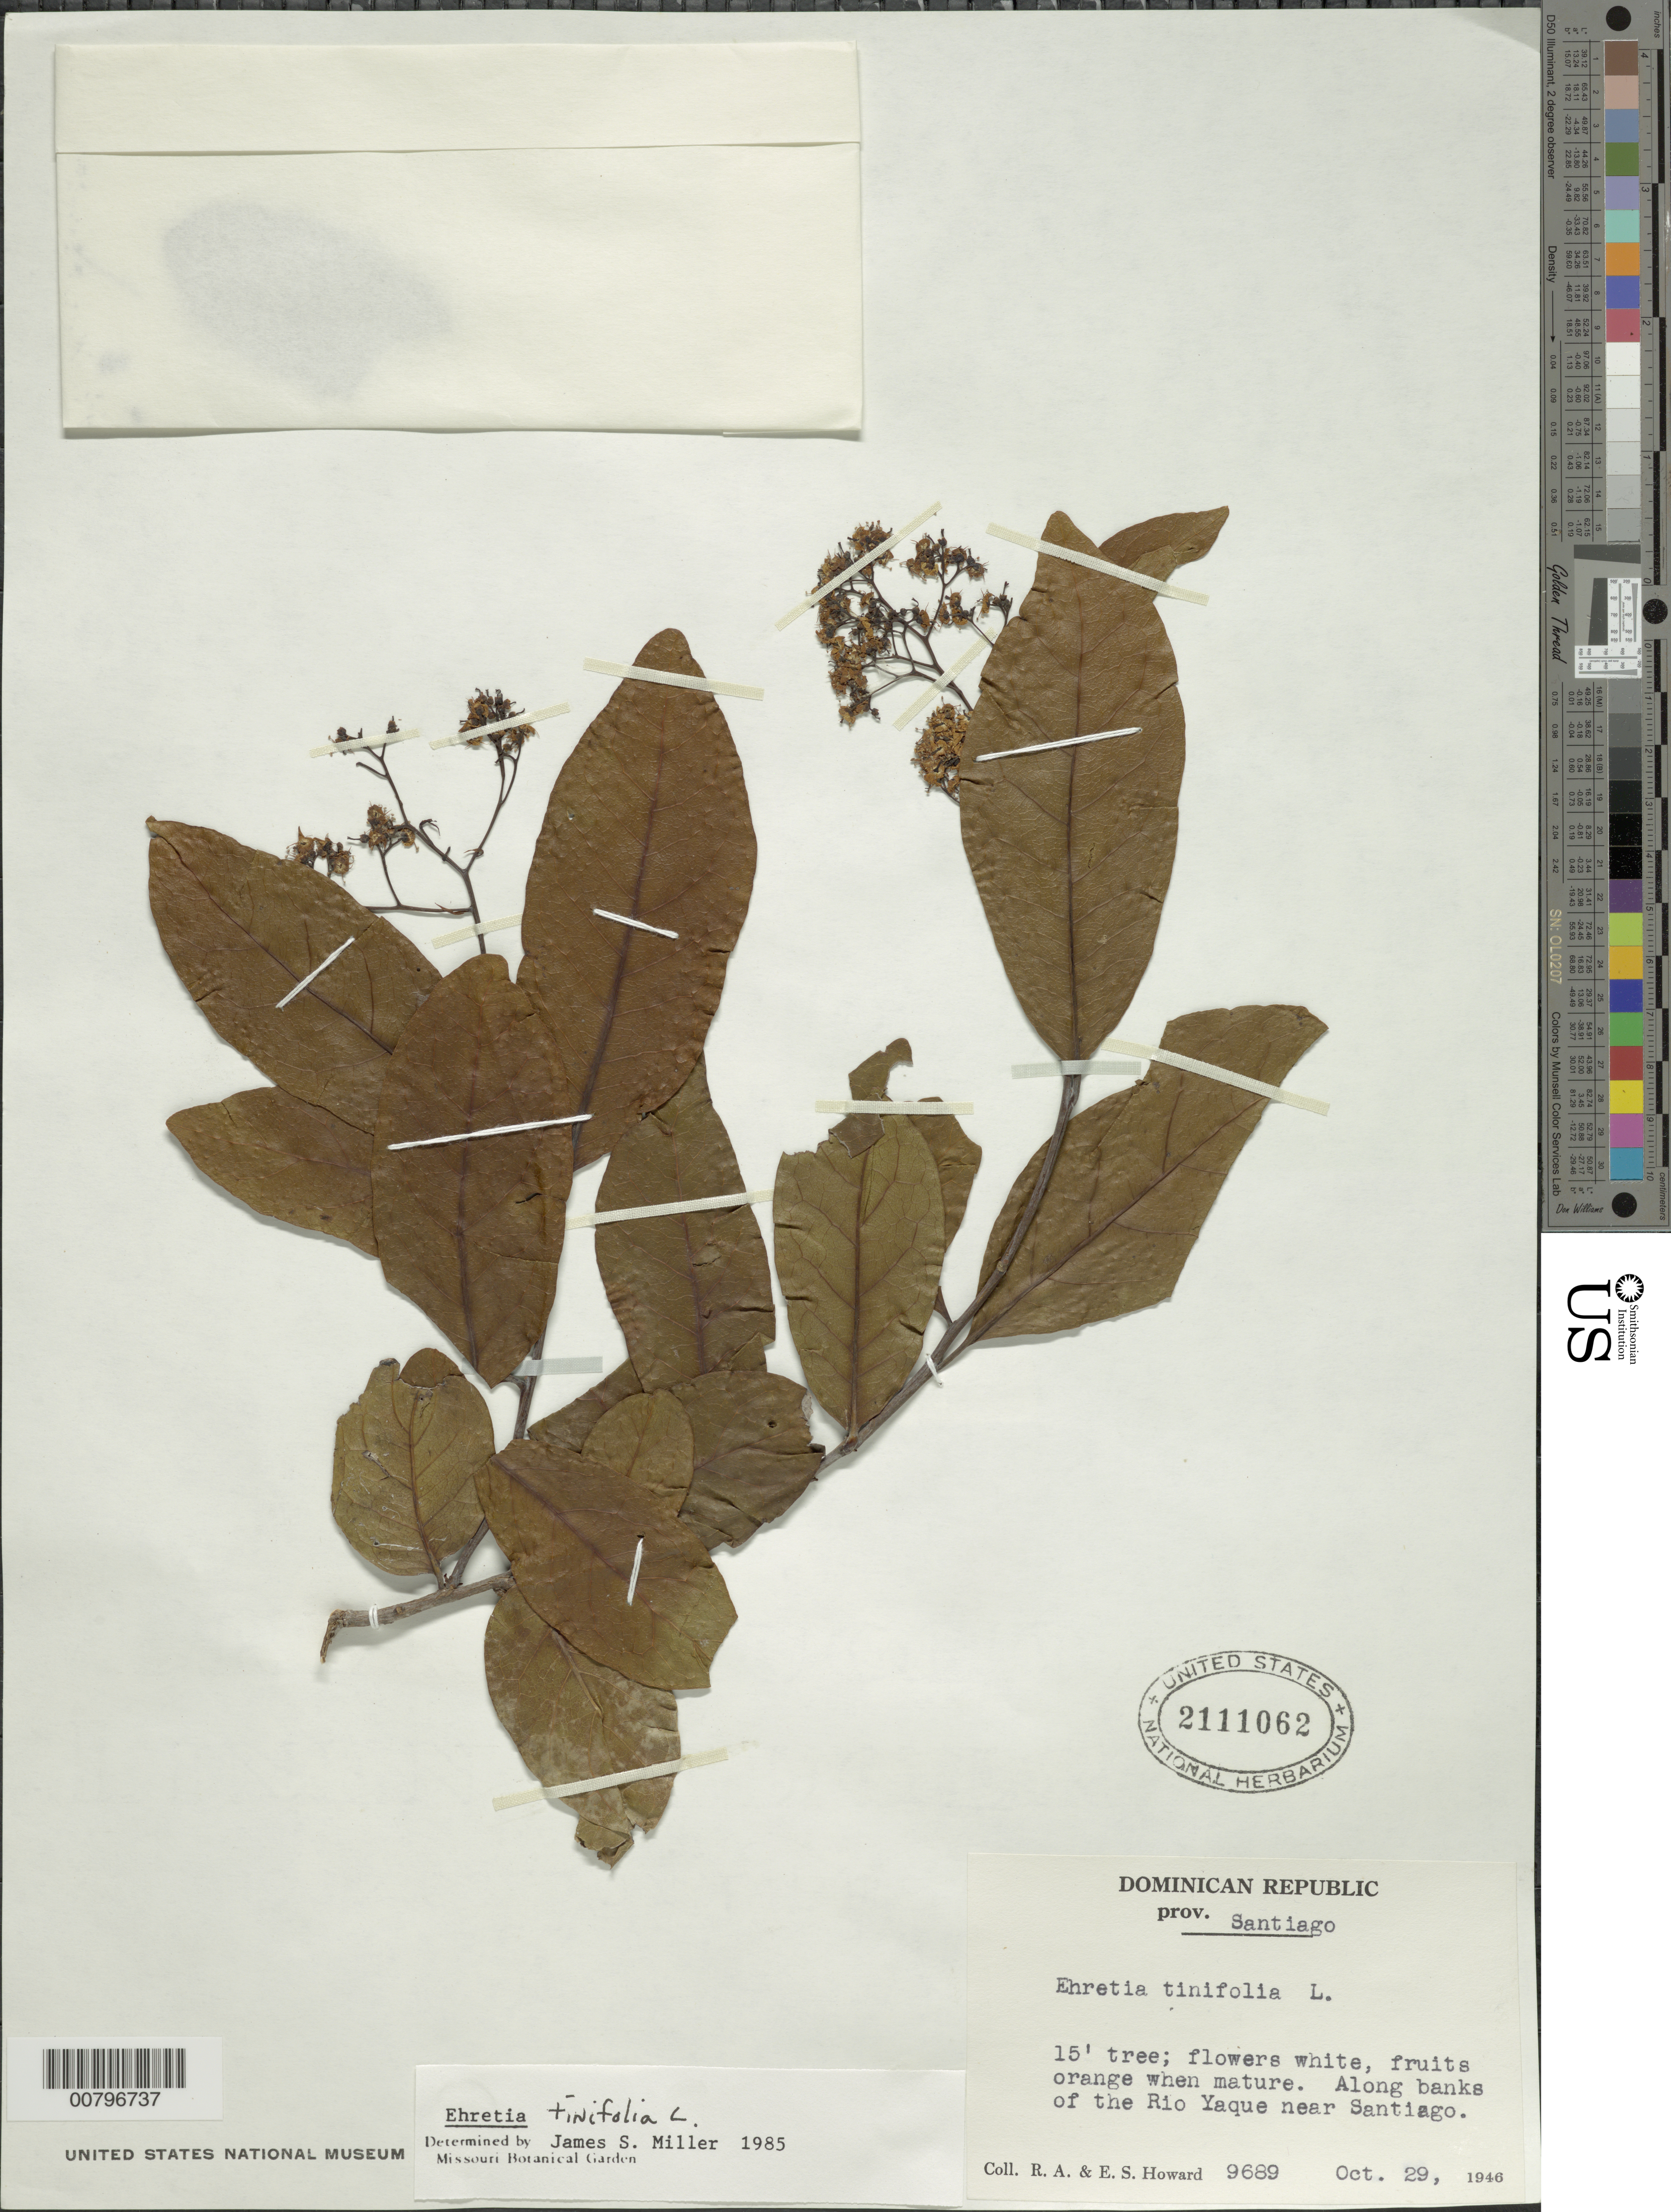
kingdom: Plantae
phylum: Tracheophyta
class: Magnoliopsida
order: Boraginales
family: Ehretiaceae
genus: Ehretia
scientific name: Ehretia tinifolia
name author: L.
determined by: Miller, James S., (MO), Missouri Botanical Garden (UNITED STATES)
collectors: R. A. Howard & E. S. Howard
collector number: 9689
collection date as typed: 29 Oct 1946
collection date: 1946-10-29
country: Dominican Republic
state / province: Santiago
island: Hispaniola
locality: Along banks of the Rio Yaque near Santiago.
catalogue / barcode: US 2111062